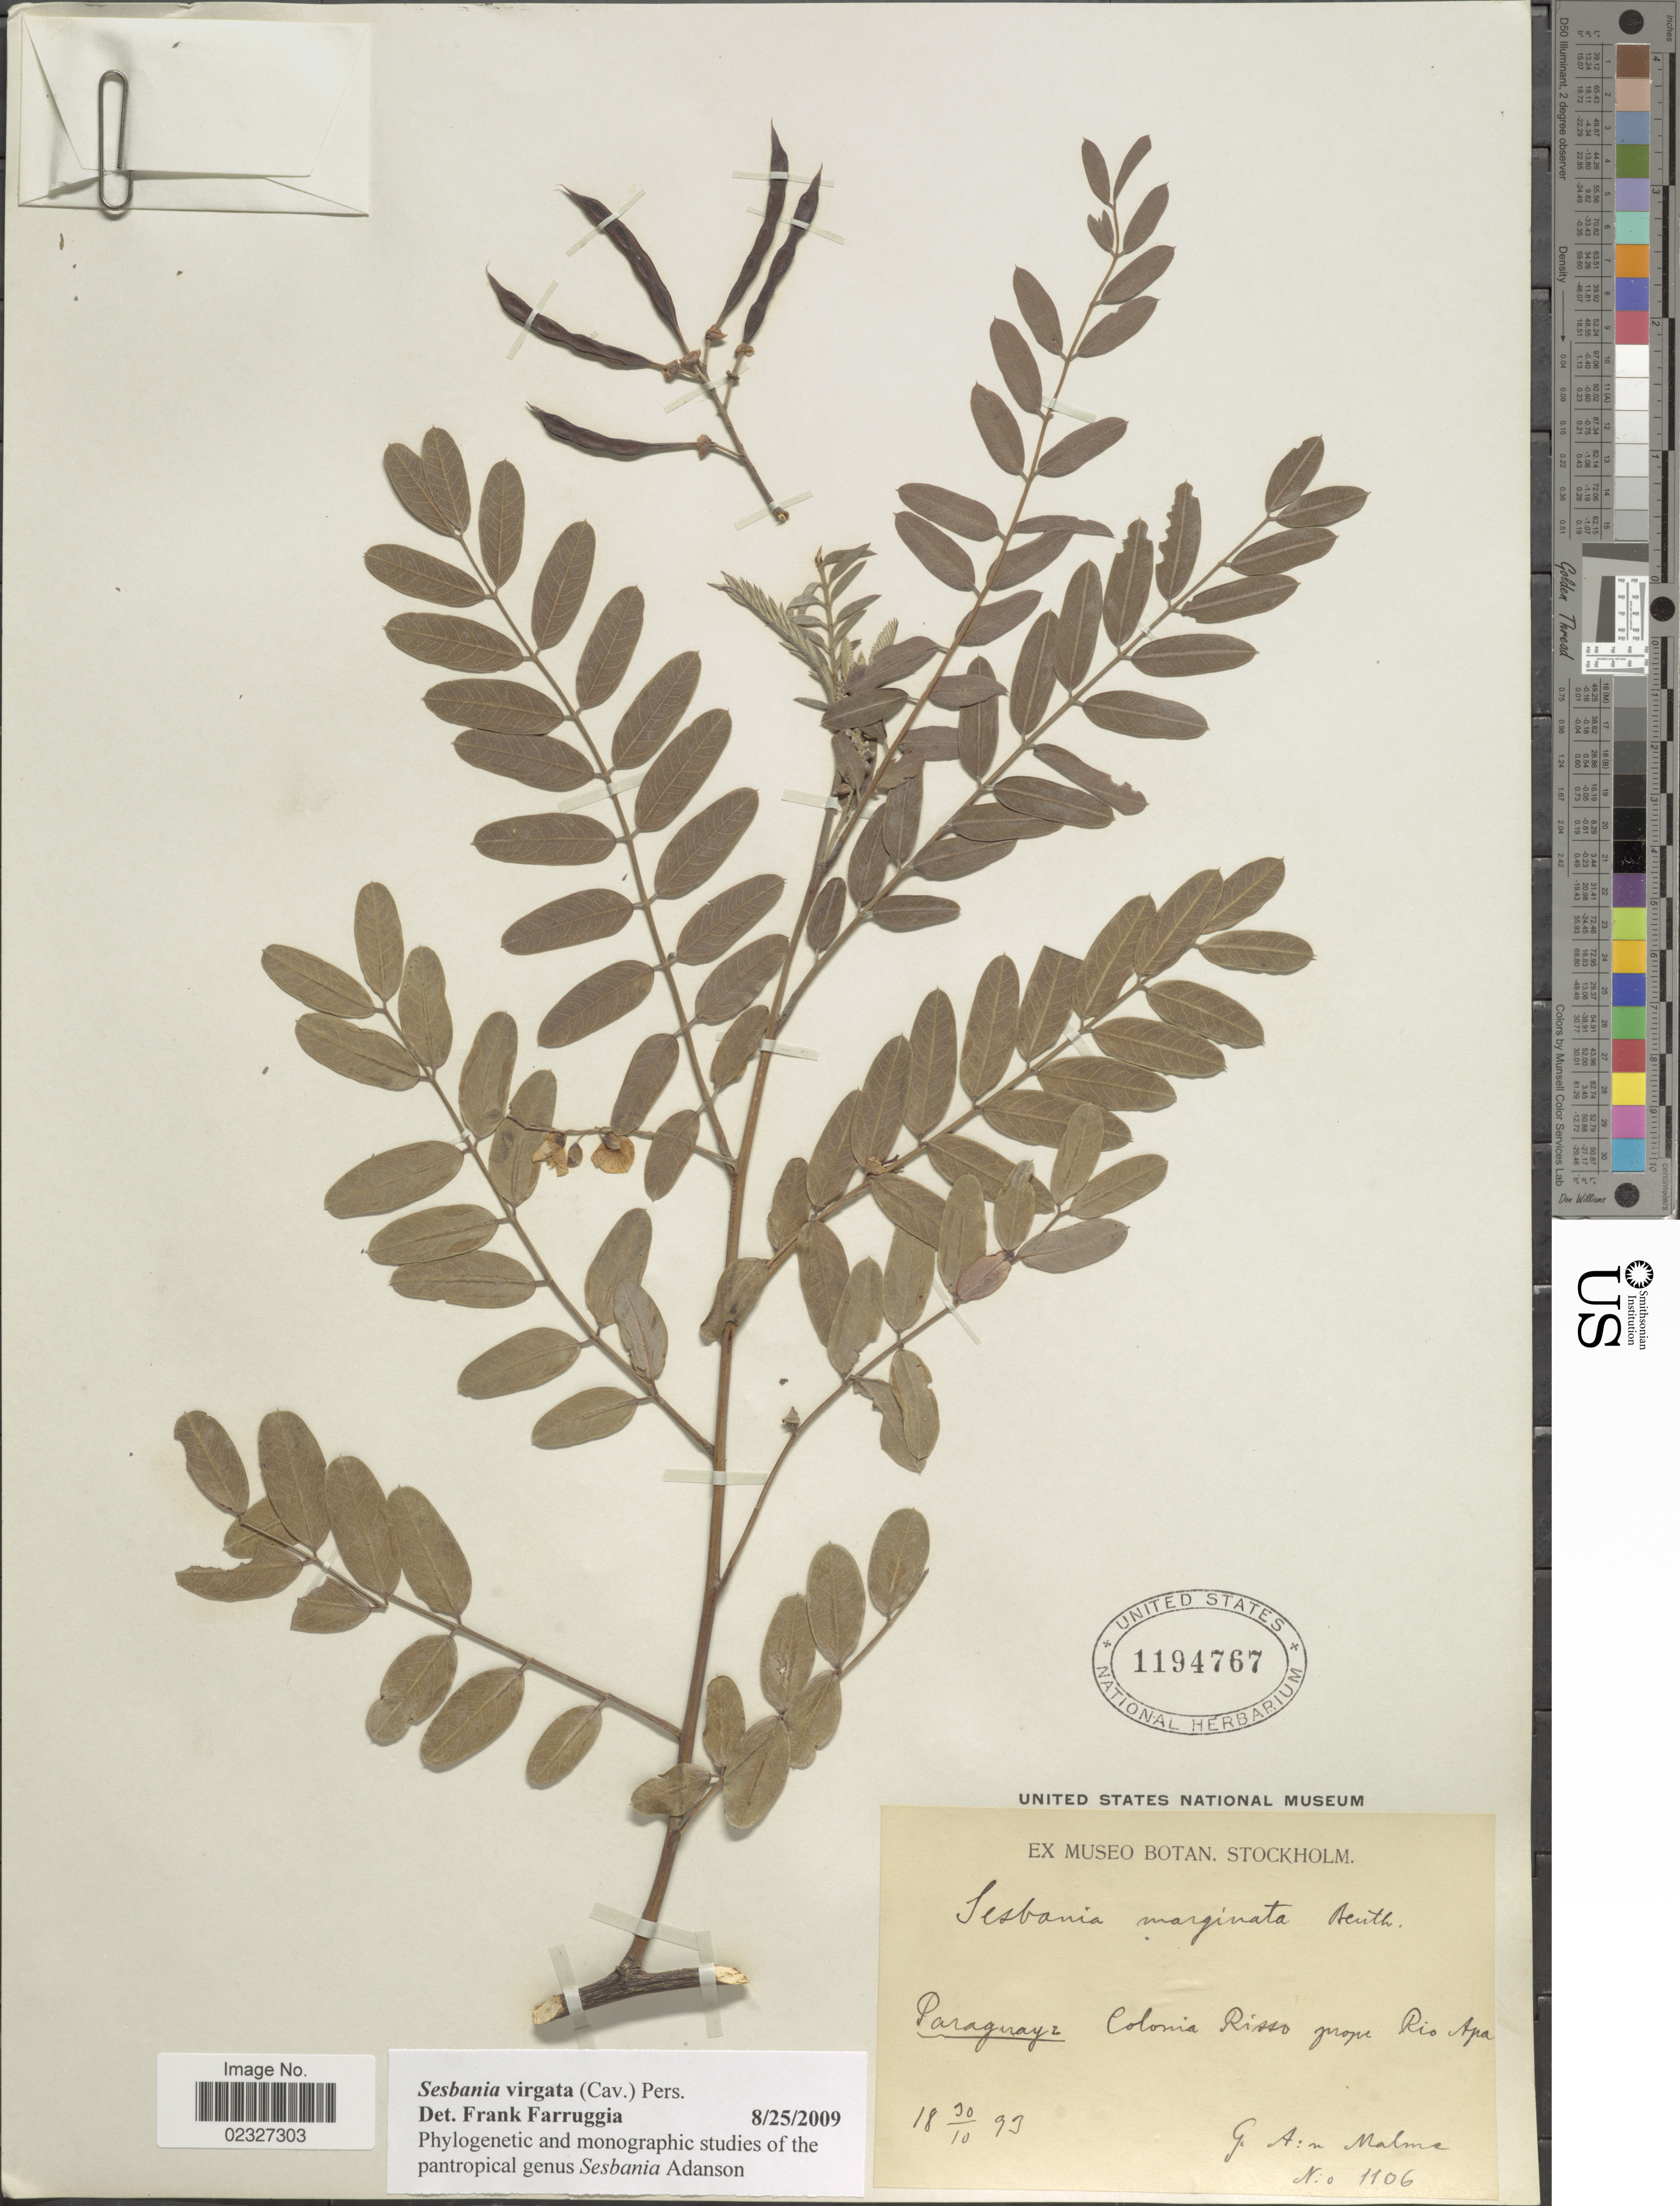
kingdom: Plantae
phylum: Tracheophyta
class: Magnoliopsida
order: Fabales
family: Fabaceae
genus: Sesbania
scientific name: Sesbania virgata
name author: (Cav.) Pers.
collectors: G. O. A. Malme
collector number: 1106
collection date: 1893-10-30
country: Paraguay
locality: Colonia Risso, prope Rio Apa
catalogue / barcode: US 1194767